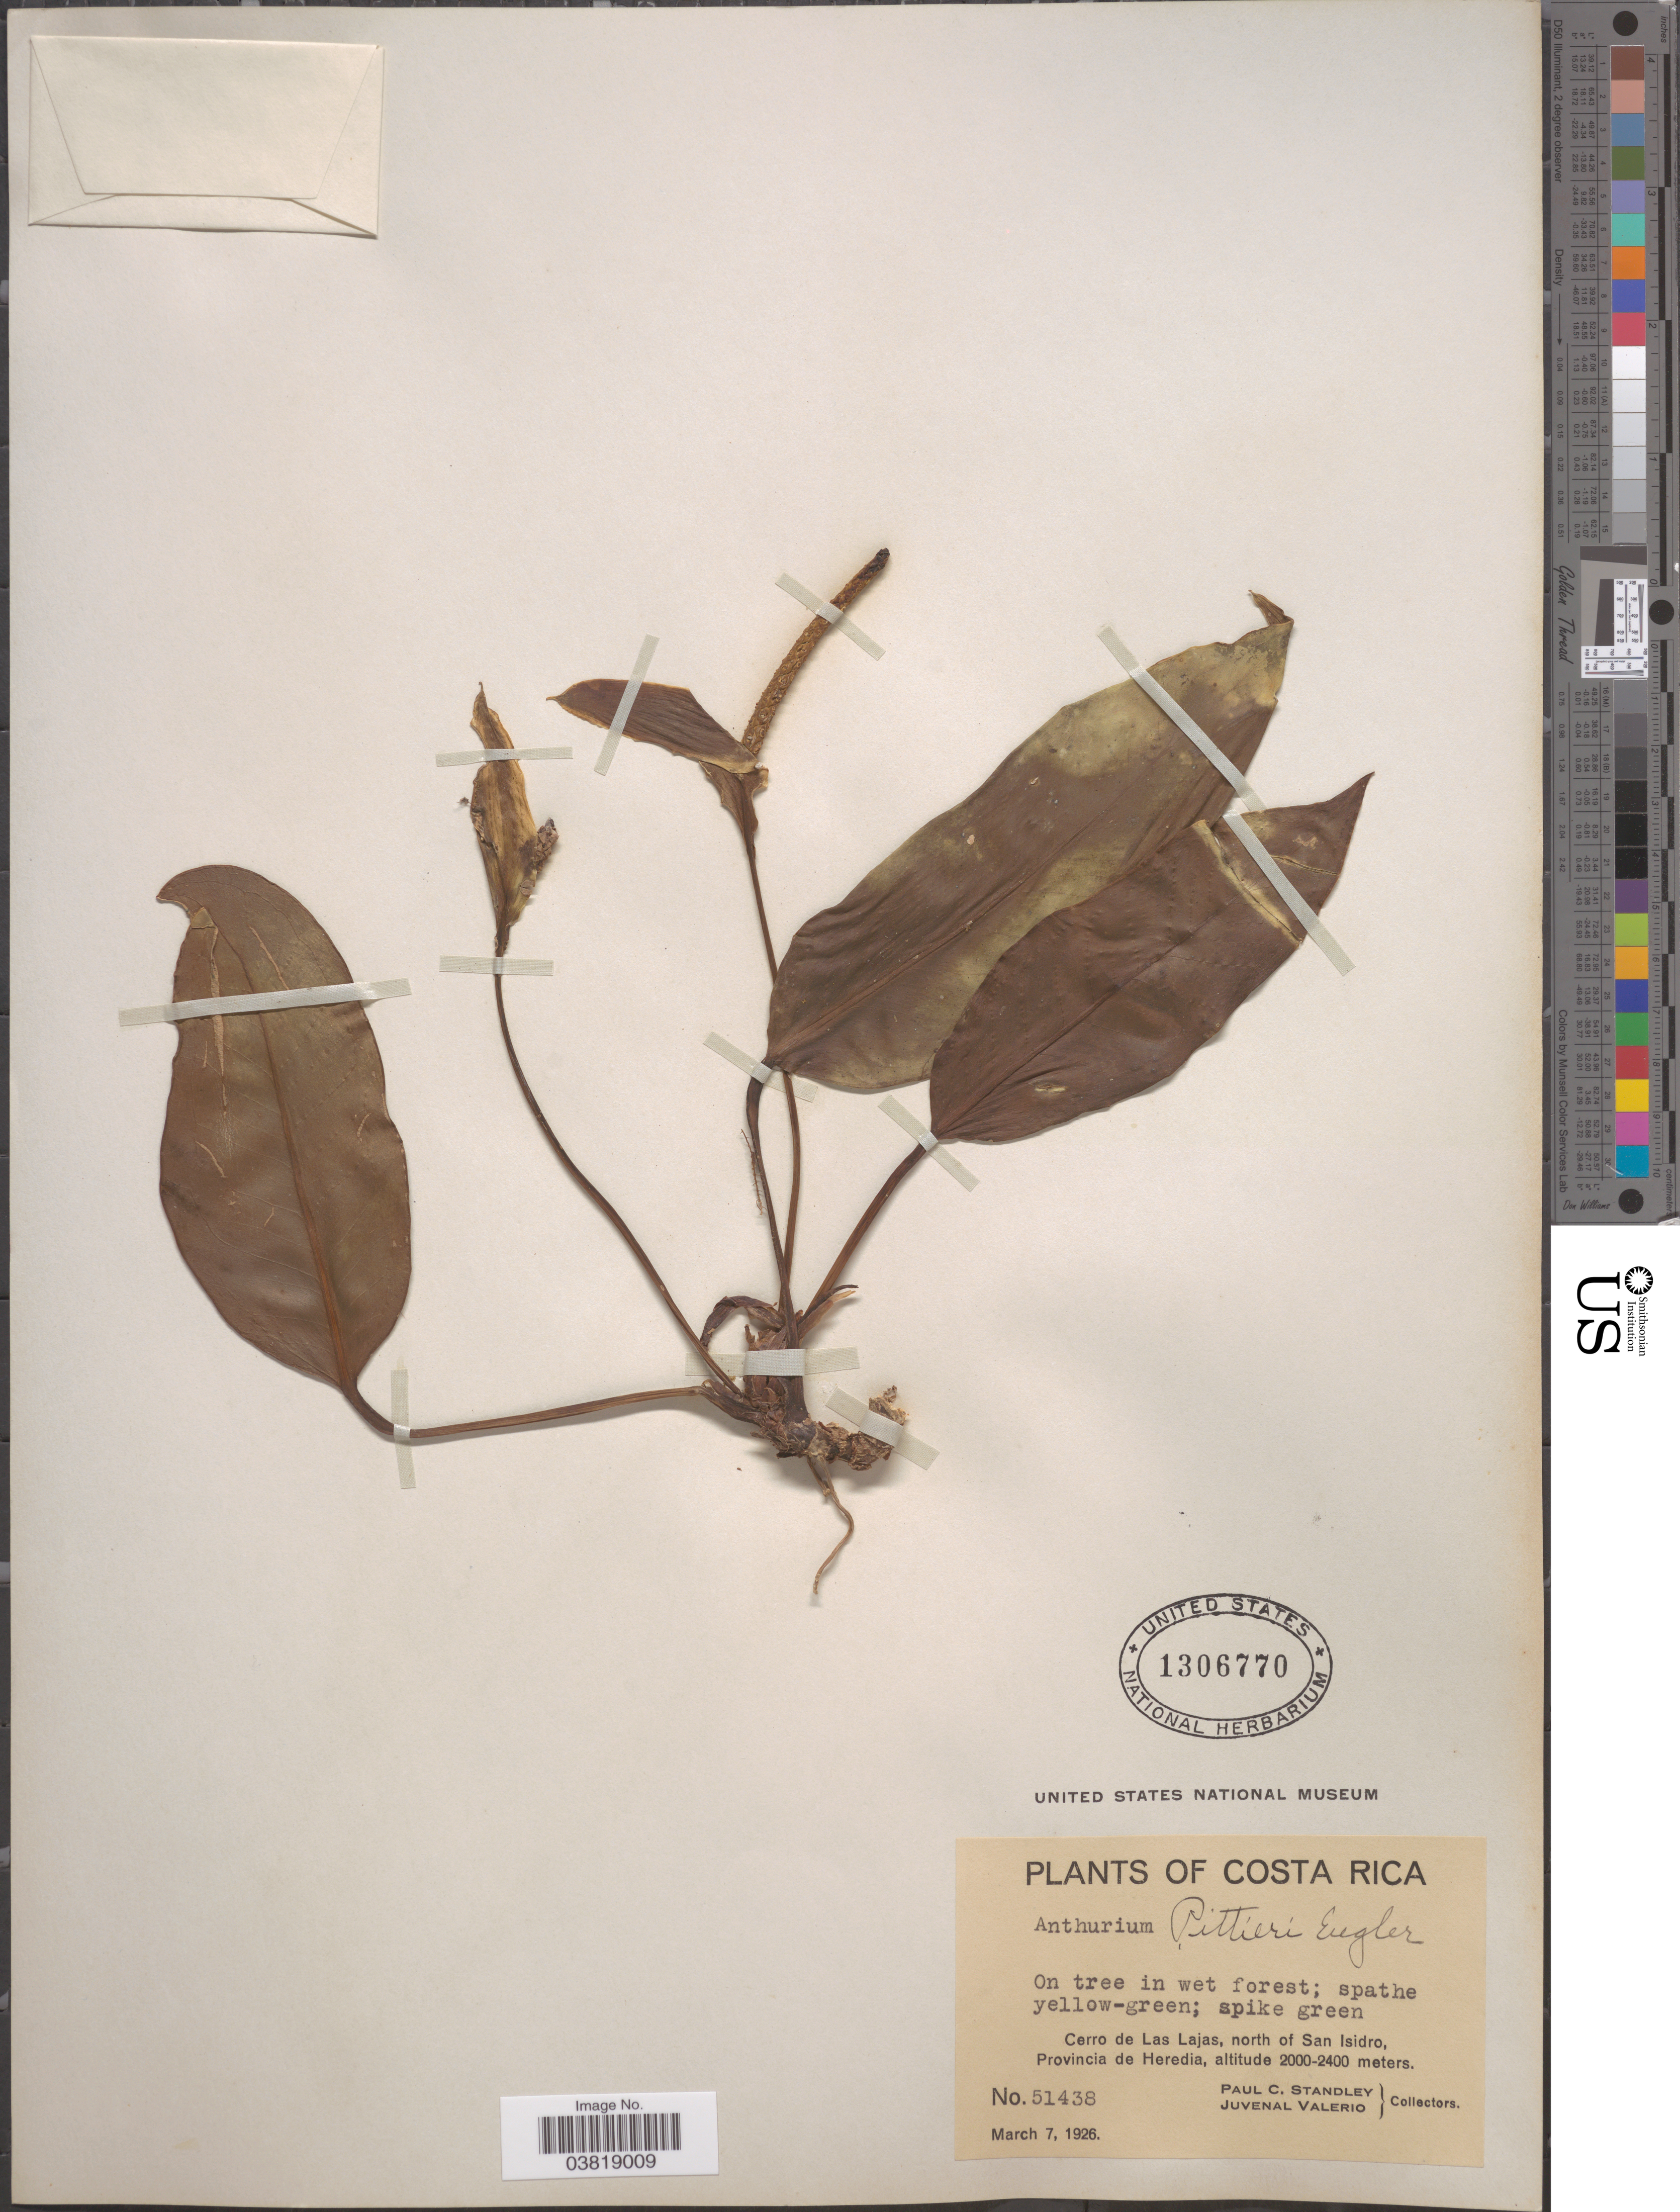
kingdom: Plantae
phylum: Tracheophyta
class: Liliopsida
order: Alismatales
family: Araceae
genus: Anthurium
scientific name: Anthurium pittieri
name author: Engl.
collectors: P. C. Standley & J. Valerio R.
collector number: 51438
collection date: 1926-03-07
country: Costa Rica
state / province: Heredia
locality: Cerro de Las Lajas, north of San Isidro.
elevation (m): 2000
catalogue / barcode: US 1306770